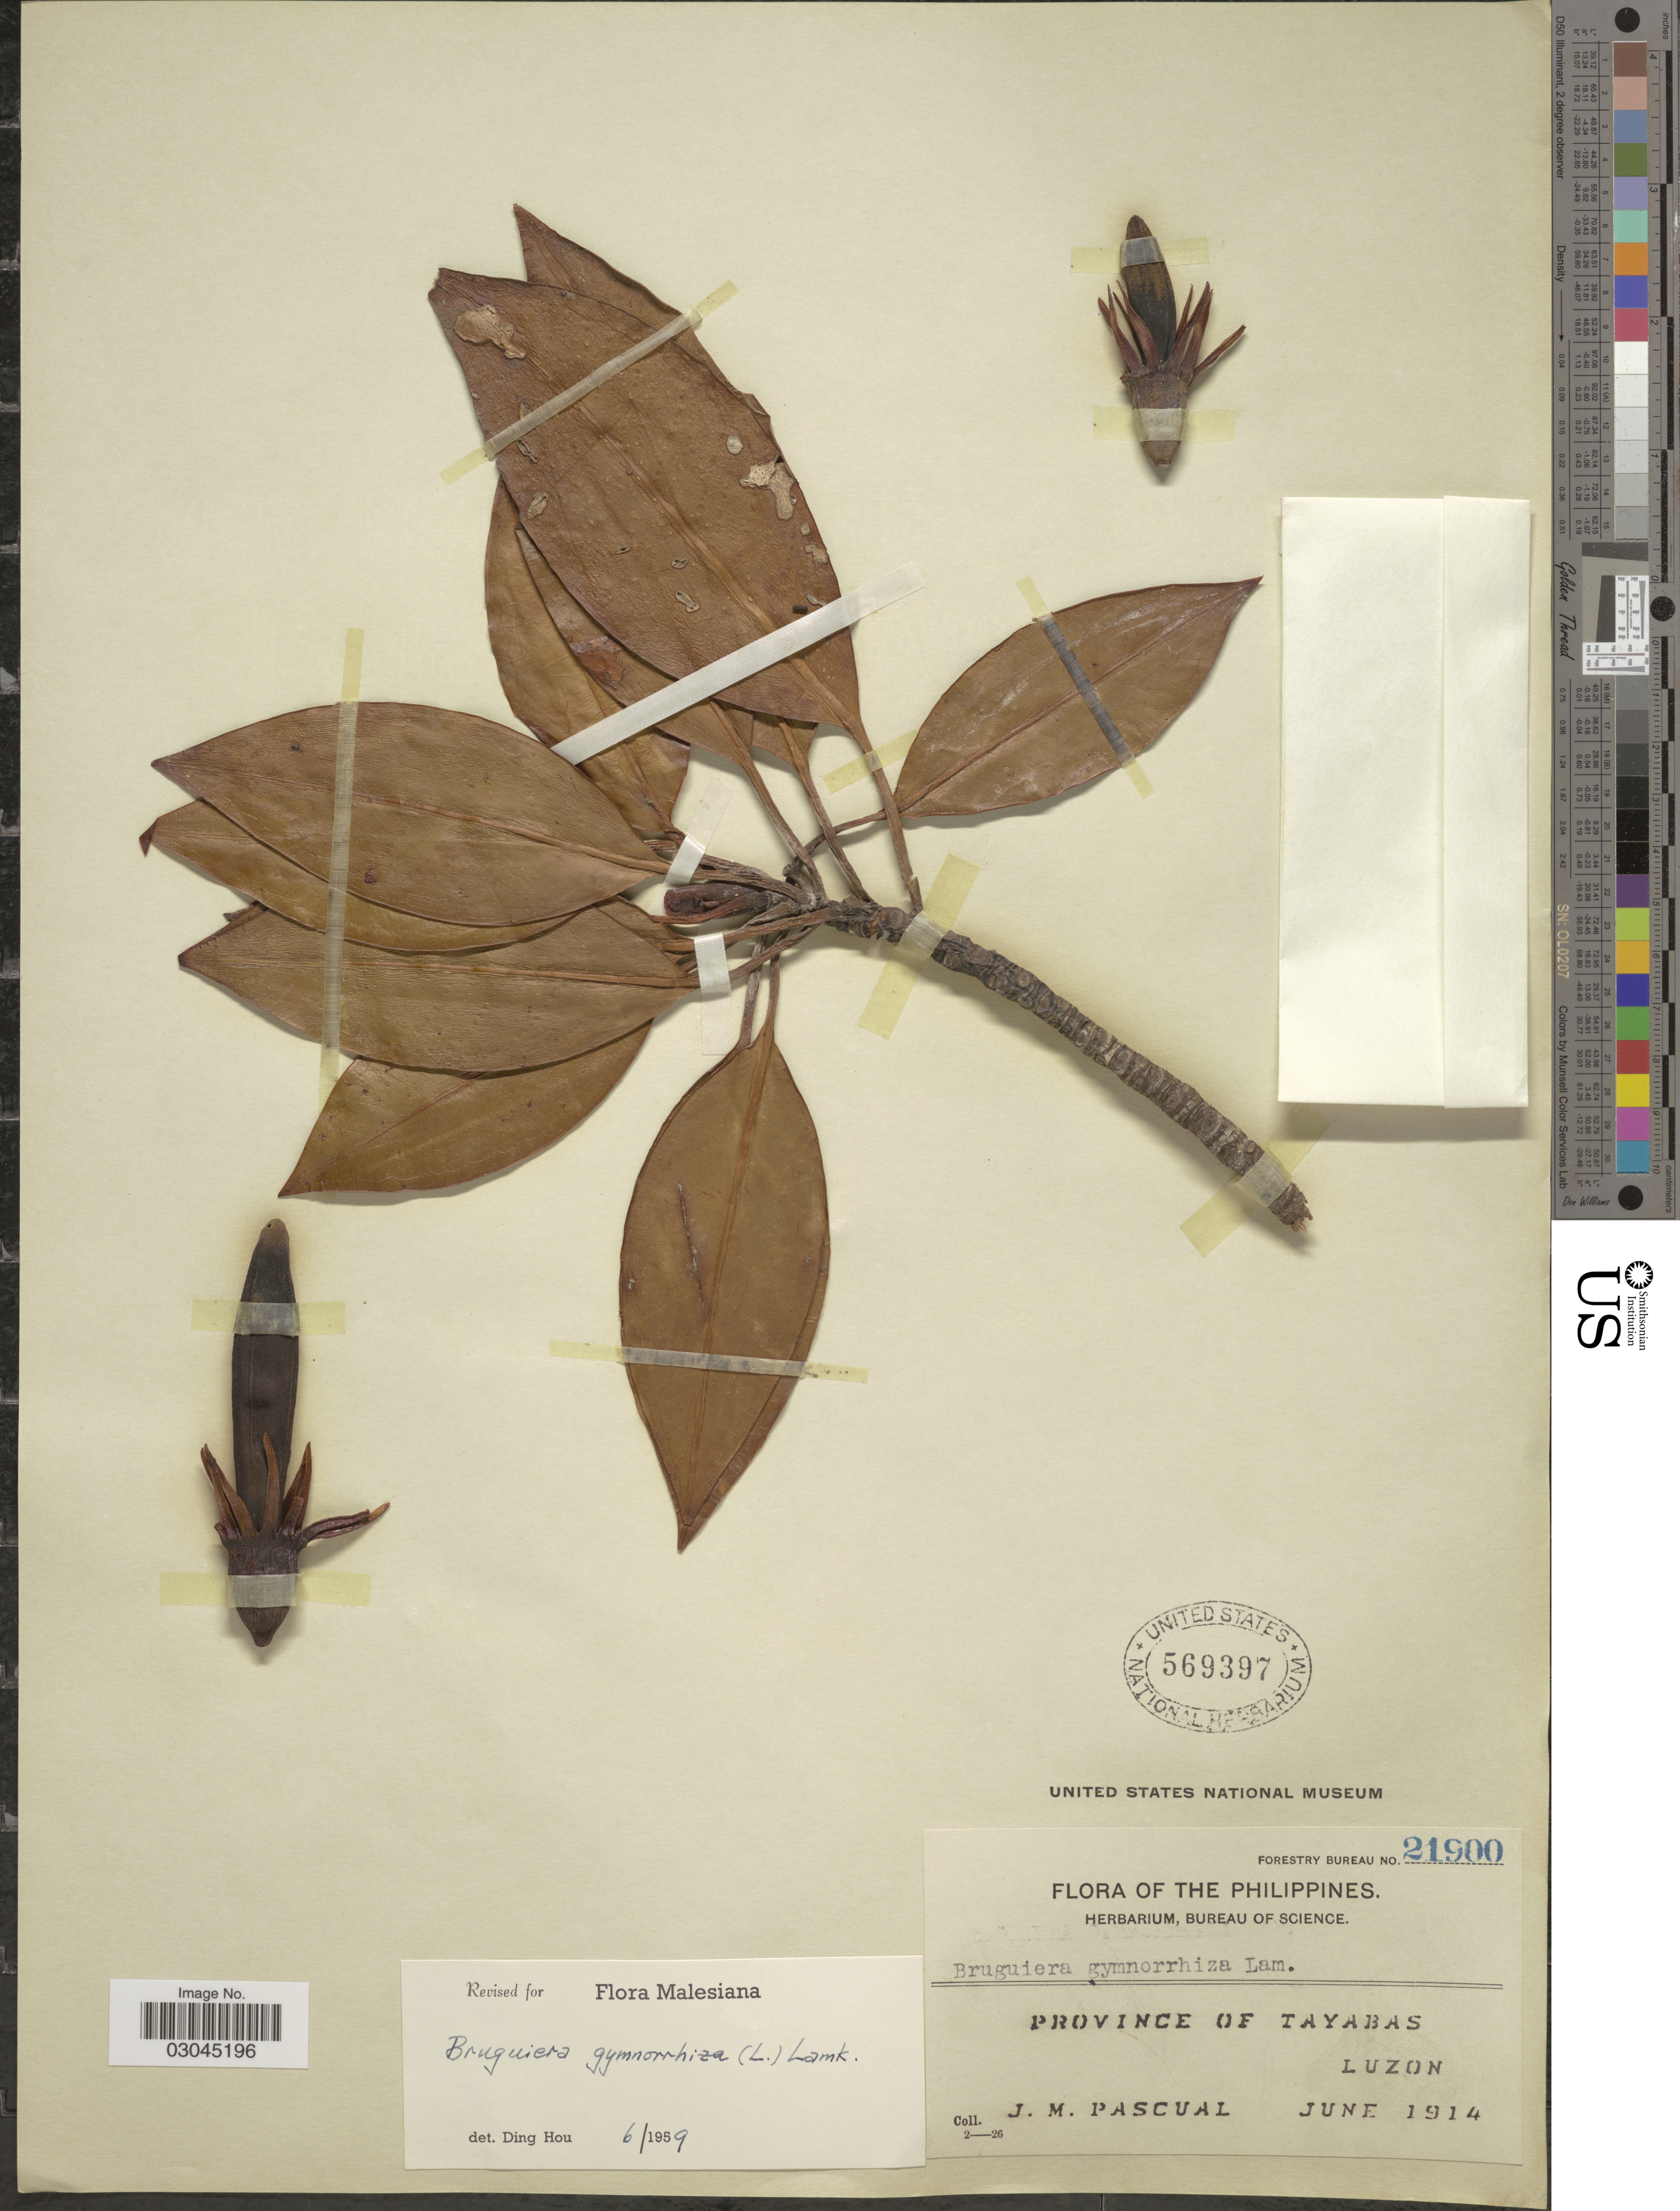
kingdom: Plantae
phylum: Tracheophyta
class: Magnoliopsida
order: Malpighiales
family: Rhizophoraceae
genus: Bruguiera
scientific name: Bruguiera gymnorhiza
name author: (L.) Savigny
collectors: J. Pascual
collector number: Forestry Bureau 21900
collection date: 1914-06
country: Philippines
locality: Province of Tayabas. Luzon.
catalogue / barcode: US 569397